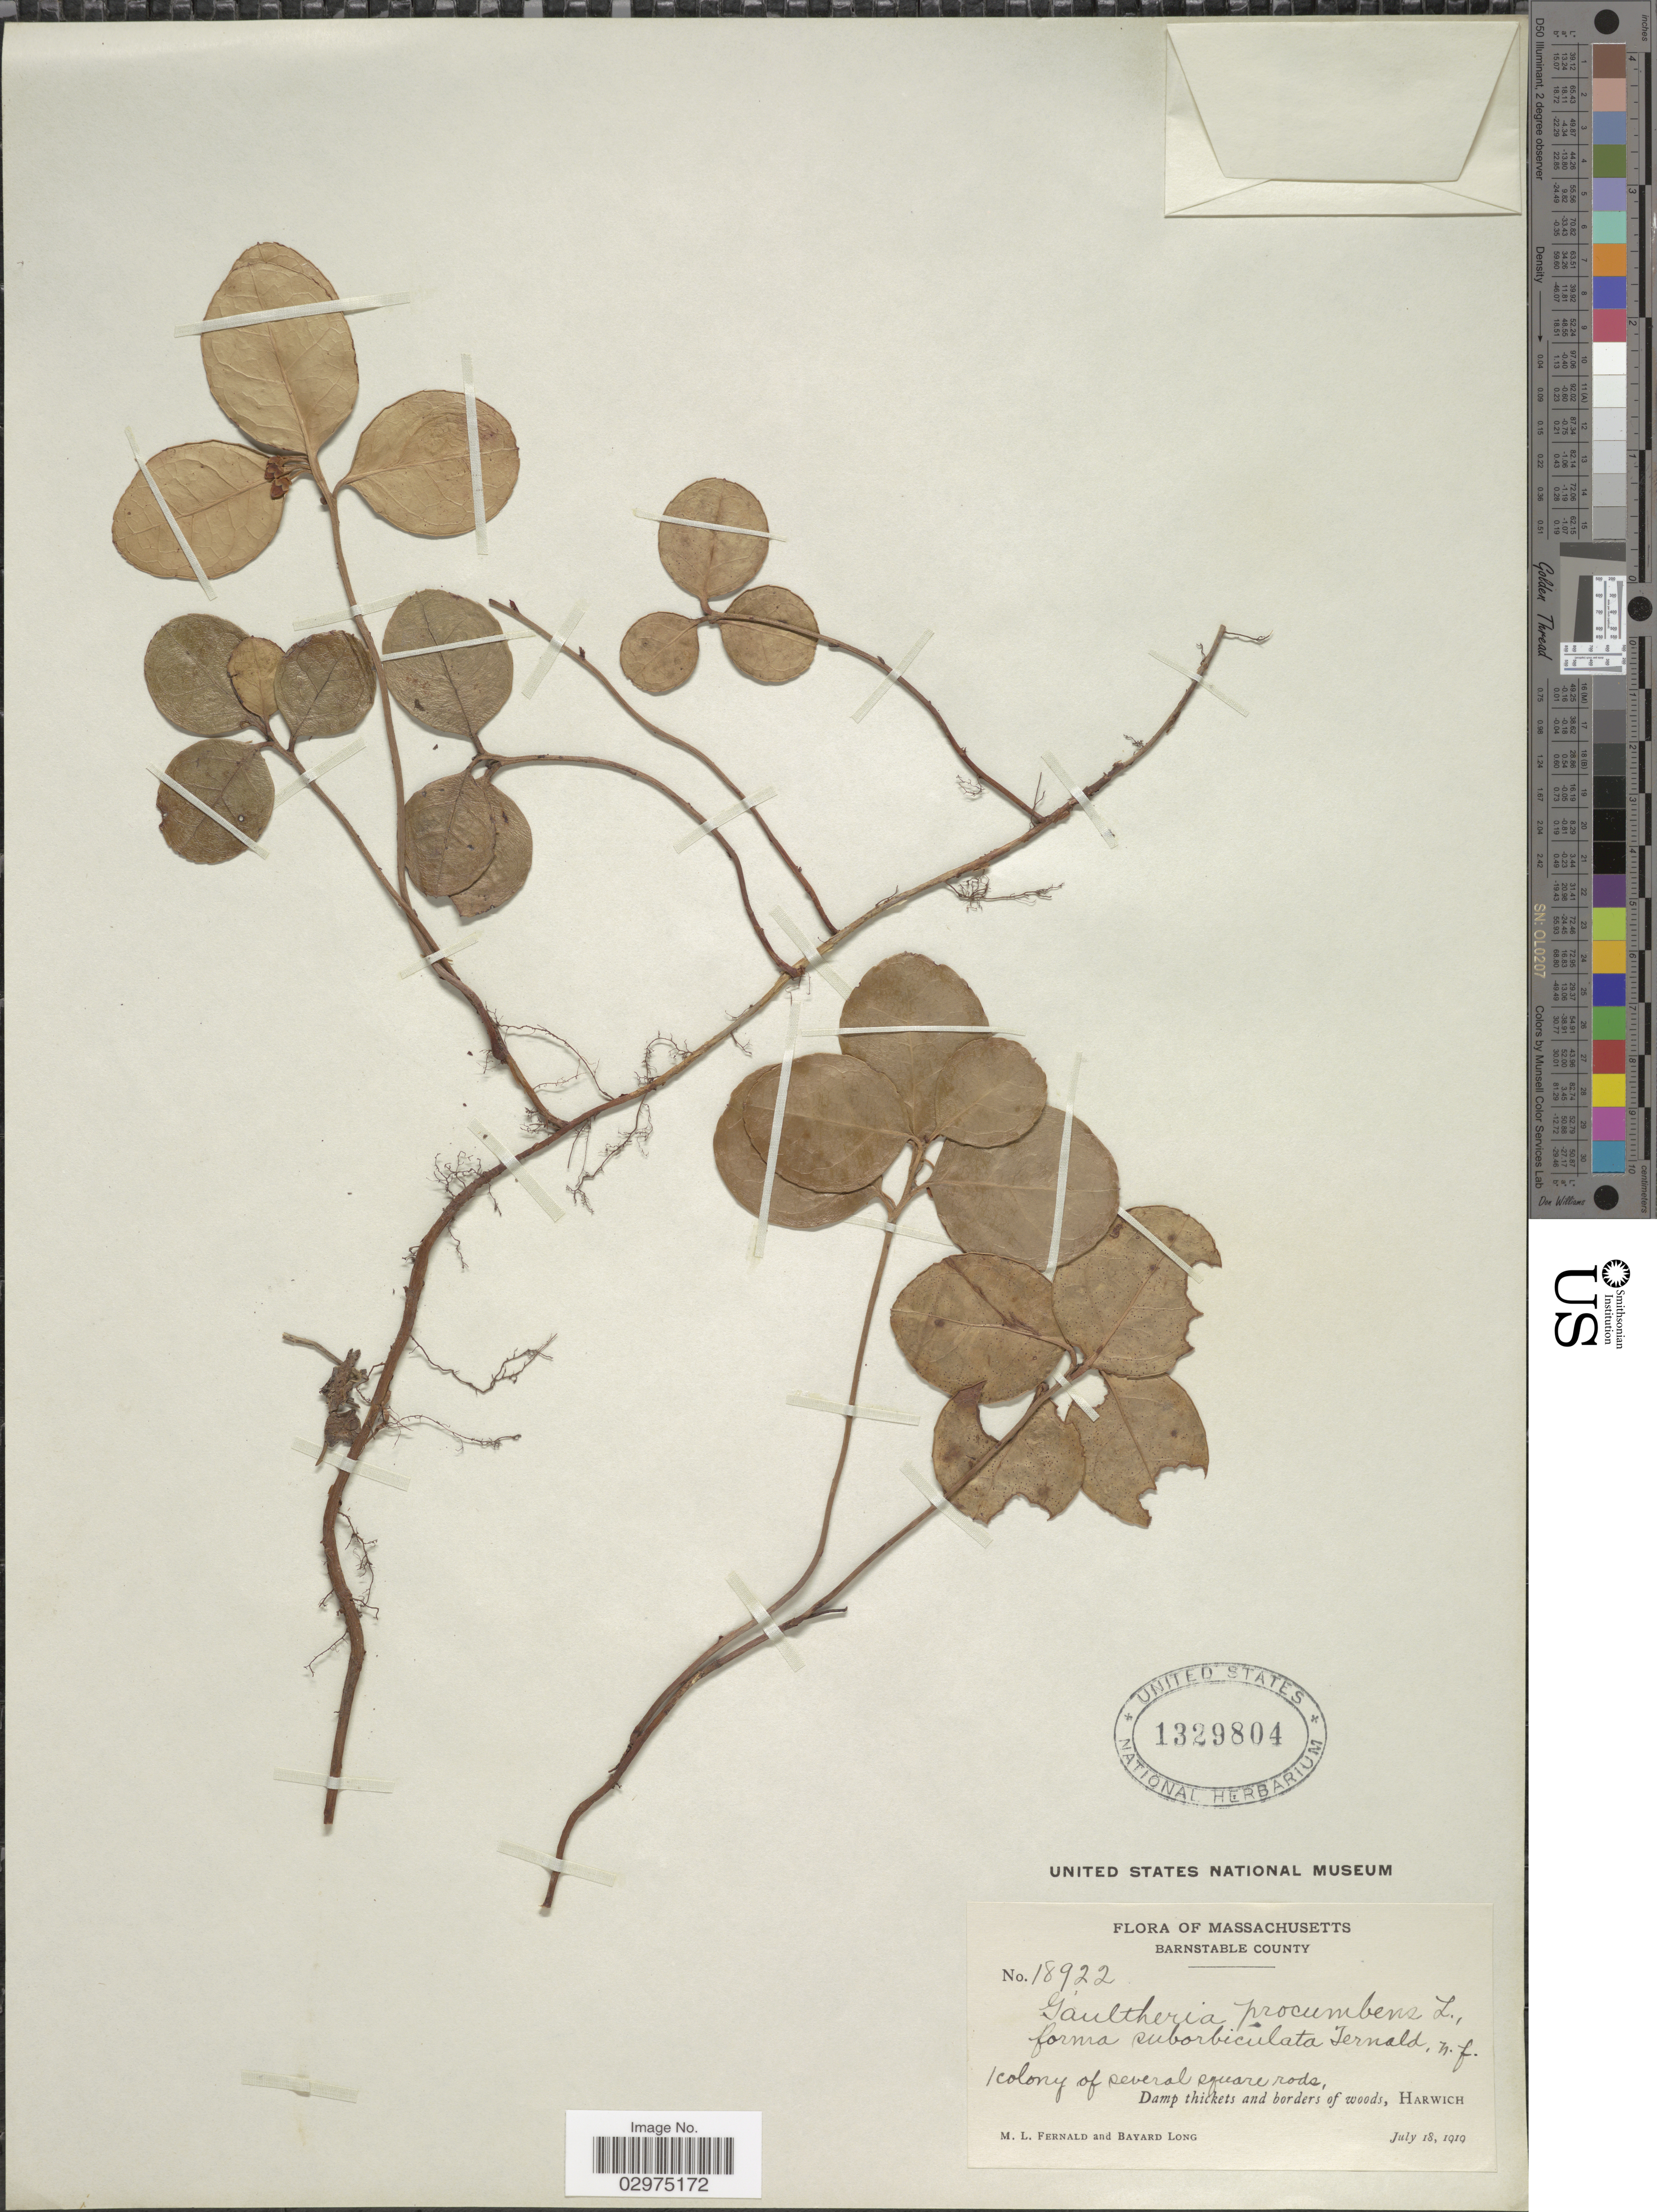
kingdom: Plantae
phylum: Tracheophyta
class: Magnoliopsida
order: Ericales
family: Ericaceae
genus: Gaultheria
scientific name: Gaultheria procumbens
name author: L.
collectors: M. L. Fernald & B. Long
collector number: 18922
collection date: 1919-07-18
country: United States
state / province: Massachusetts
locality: Barnstable County. Damp thickets and borders of woods, Harwich.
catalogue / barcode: US 1329804